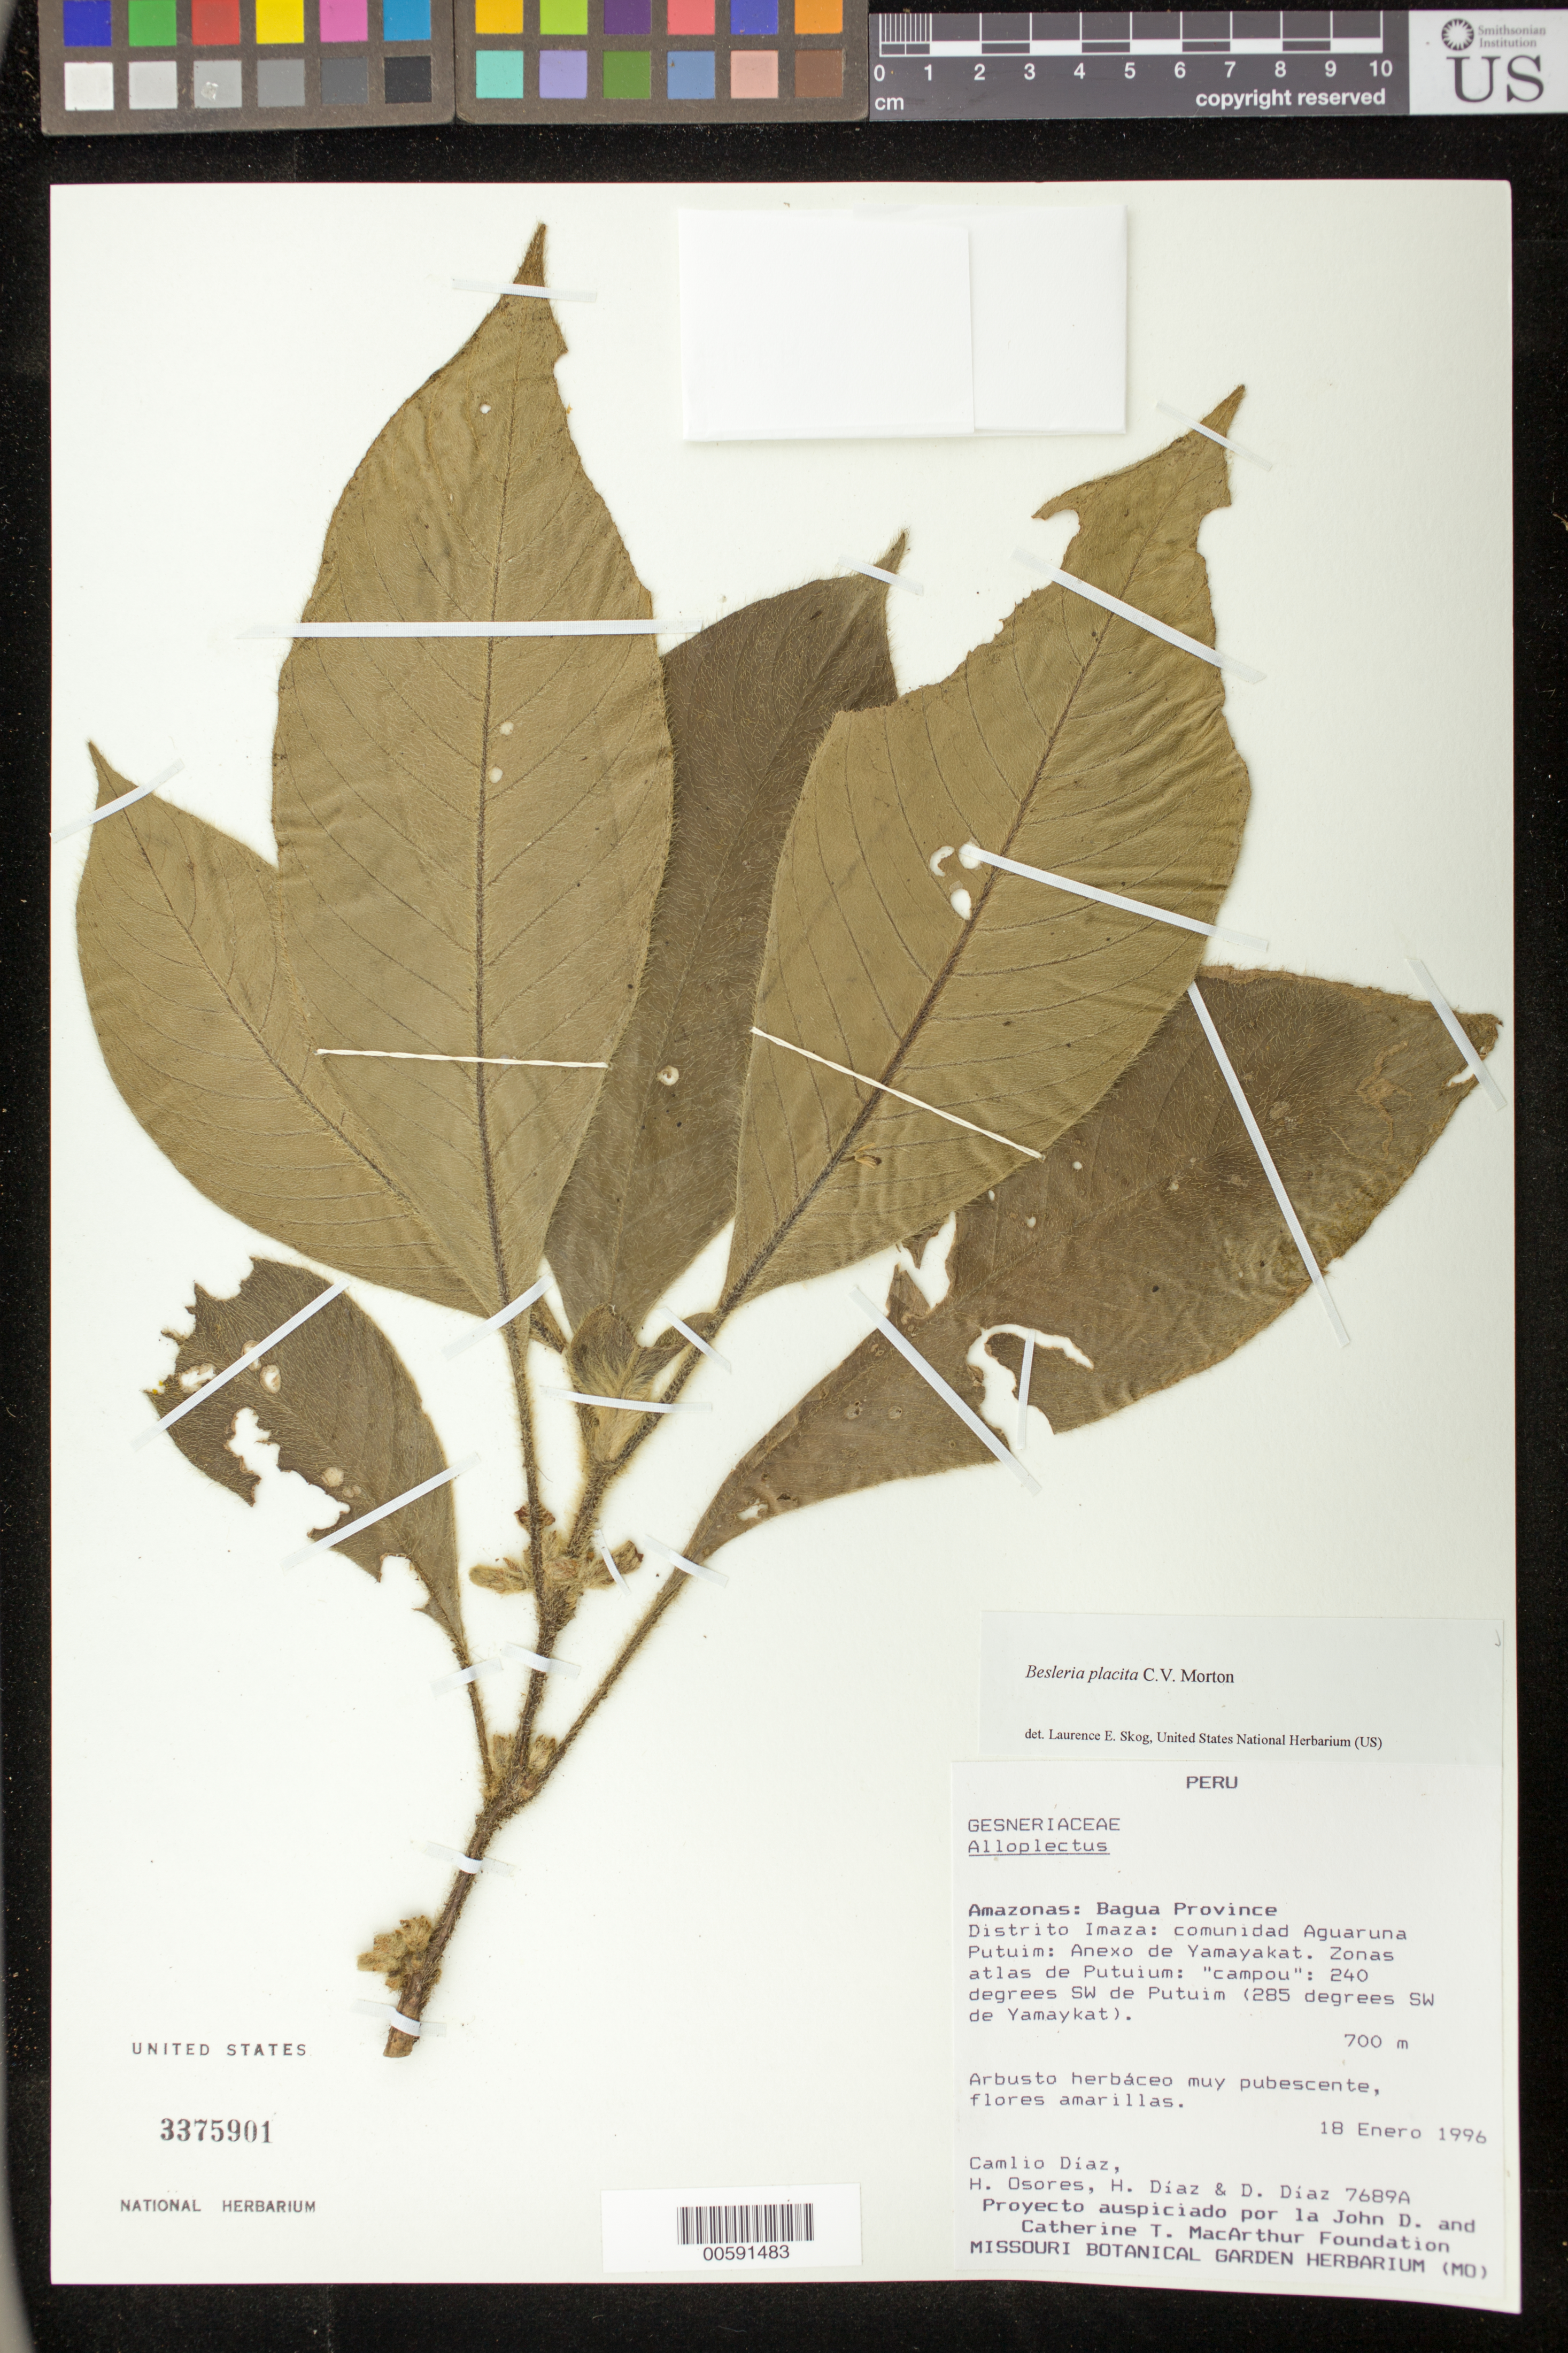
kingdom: Plantae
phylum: Tracheophyta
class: Magnoliopsida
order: Lamiales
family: Gesneriaceae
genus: Besleria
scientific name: Besleria placita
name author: C.V. Morton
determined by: Clark, J. L., (SEL), The Marie Selby Botanical Garden (UNITED STATES)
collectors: C. Díaz S., H. Osores, H. Díaz & D. Díaz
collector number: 7689 A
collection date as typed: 18 Jan 1996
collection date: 1996-01-18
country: Peru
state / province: Amazonas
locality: Prov. Bagua; Dtto. Imaza: comunidad Aguaruna Putuim: Anexo de Yamayakat, zonas atalas de Putuium: "campou", 240 degreees SW de Putuim (285 degreees SW de Yamaykat)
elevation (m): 700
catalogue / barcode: US 3375901